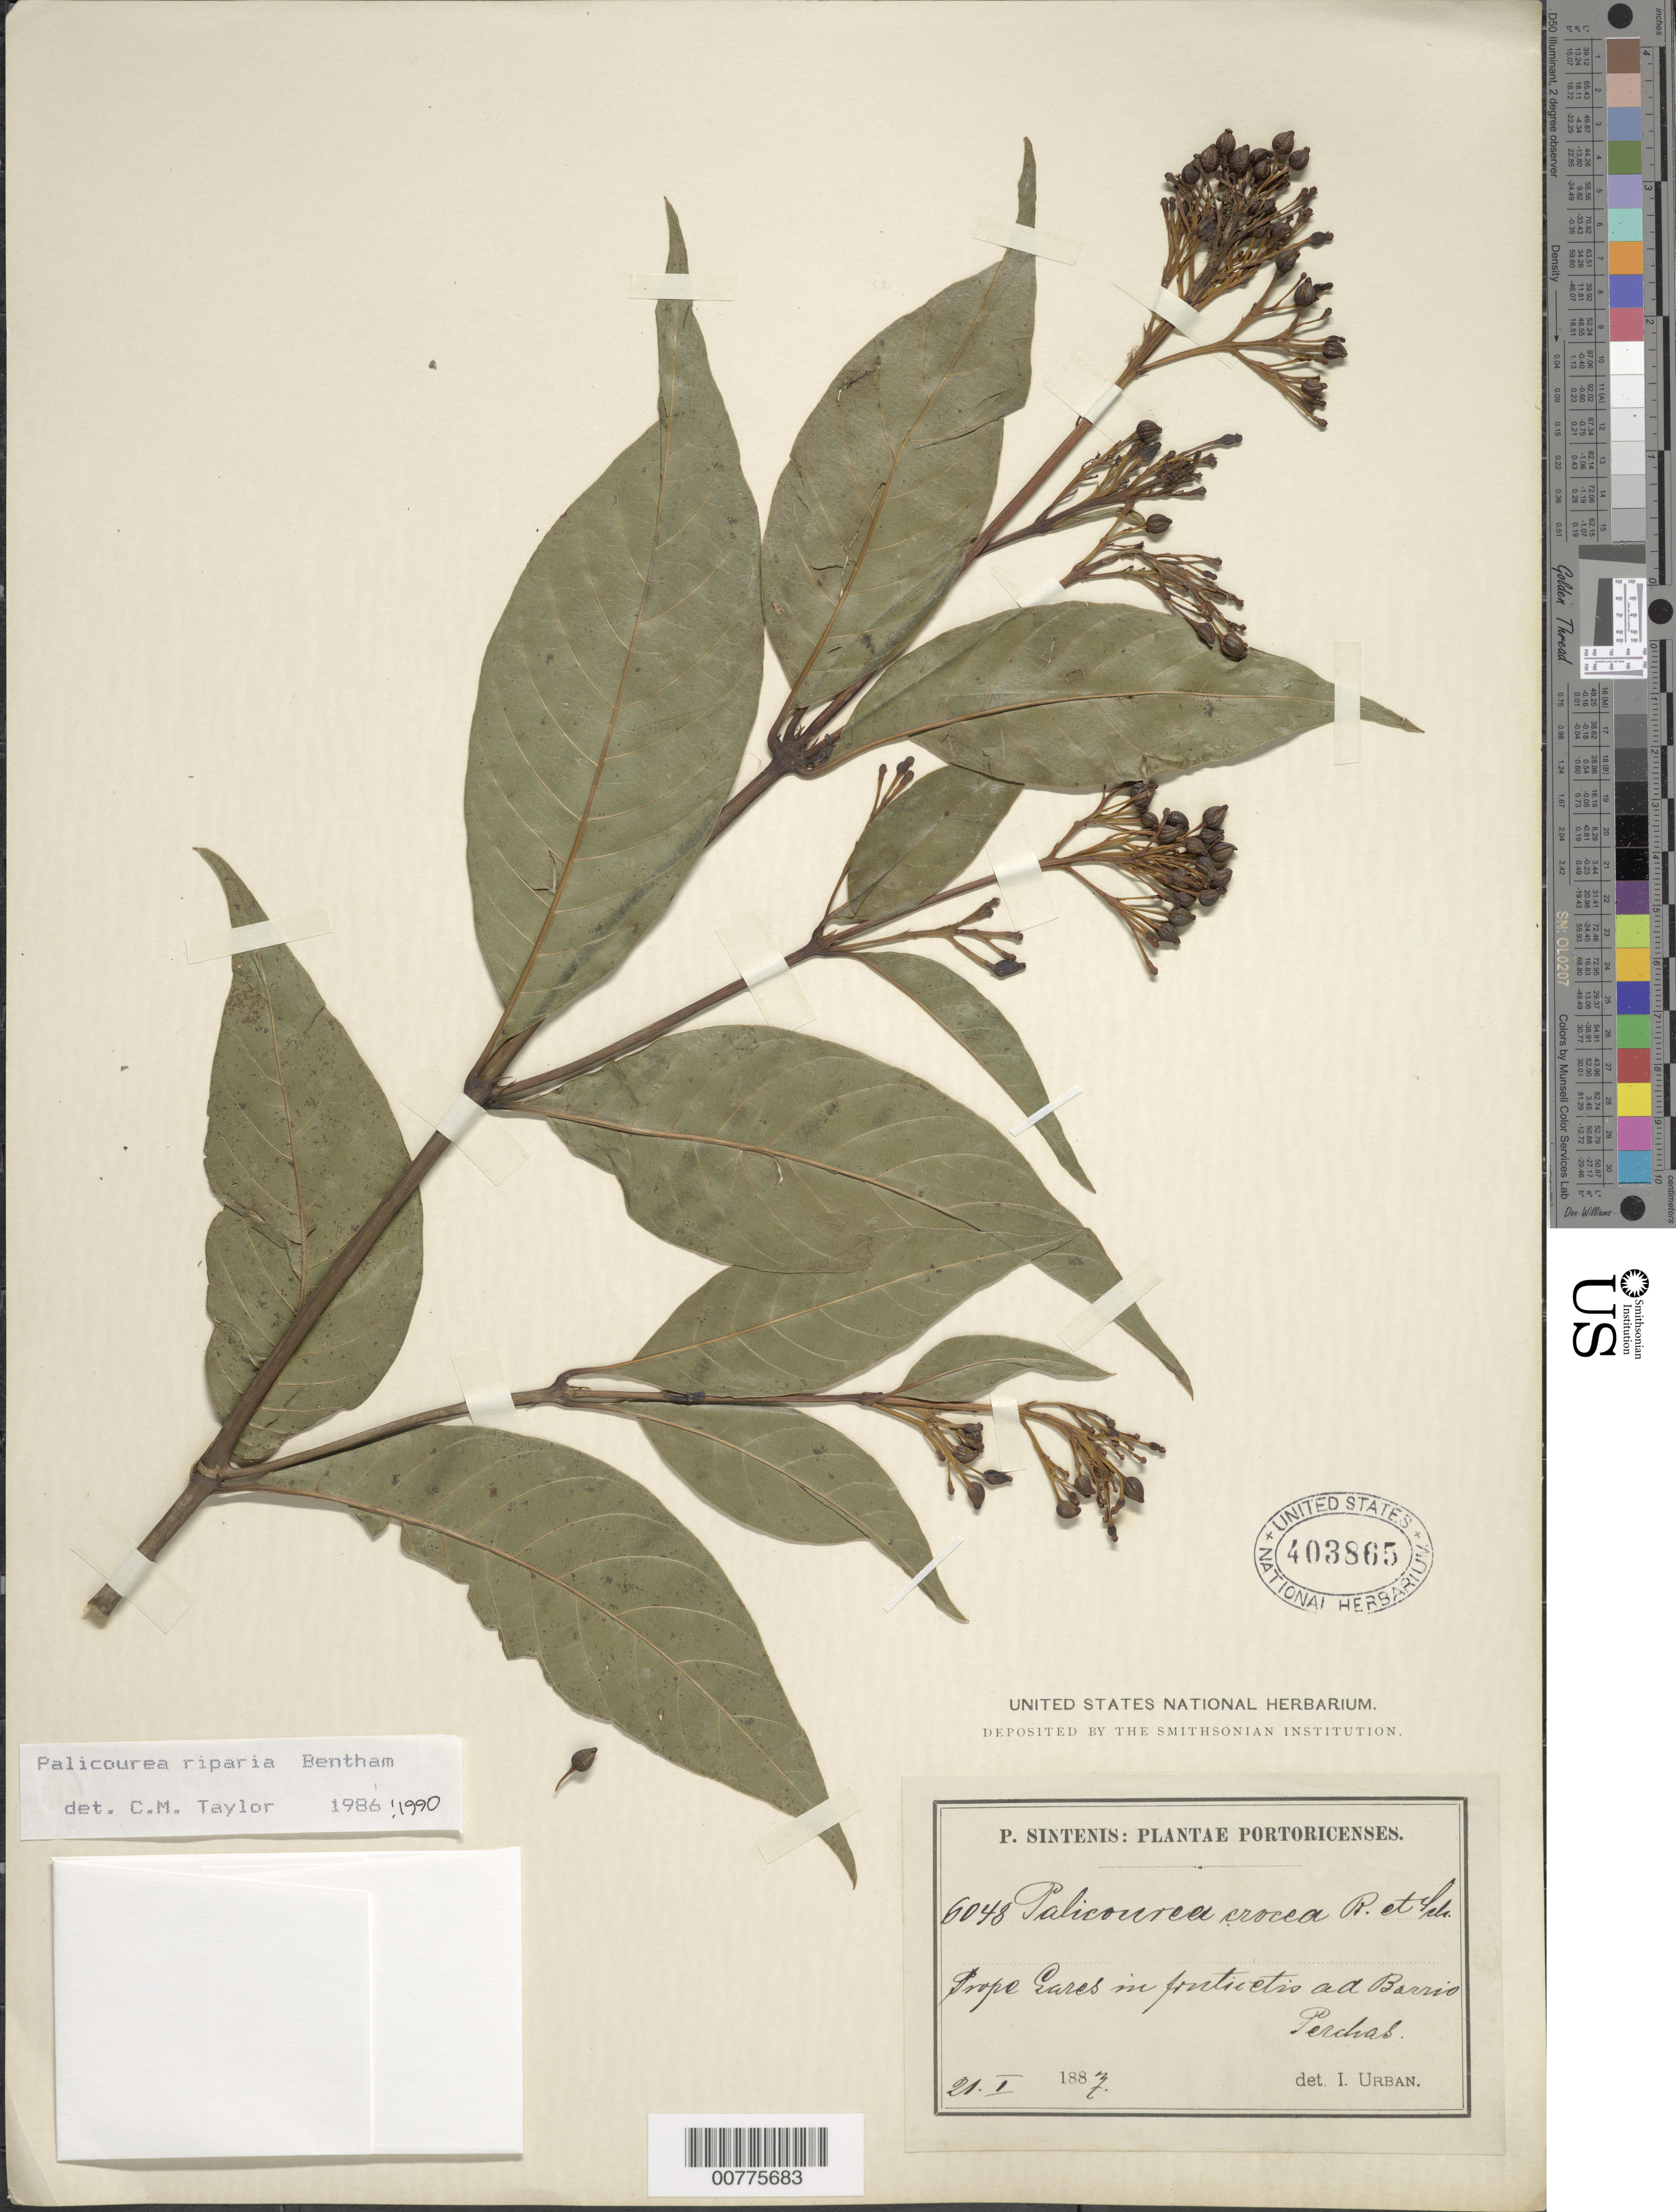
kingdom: Plantae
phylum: Tracheophyta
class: Magnoliopsida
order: Gentianales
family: Rubiaceae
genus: Palicourea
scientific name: Palicourea croceoides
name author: Desv. ex Ham.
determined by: Taylor, Charlotte M.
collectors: P. Sintenis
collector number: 6048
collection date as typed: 21 Jan 1887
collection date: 1887-01-21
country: Puerto Rico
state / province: Lares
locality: Prope Lares in fruticetis ad Barrio Perchas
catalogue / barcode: US 403865